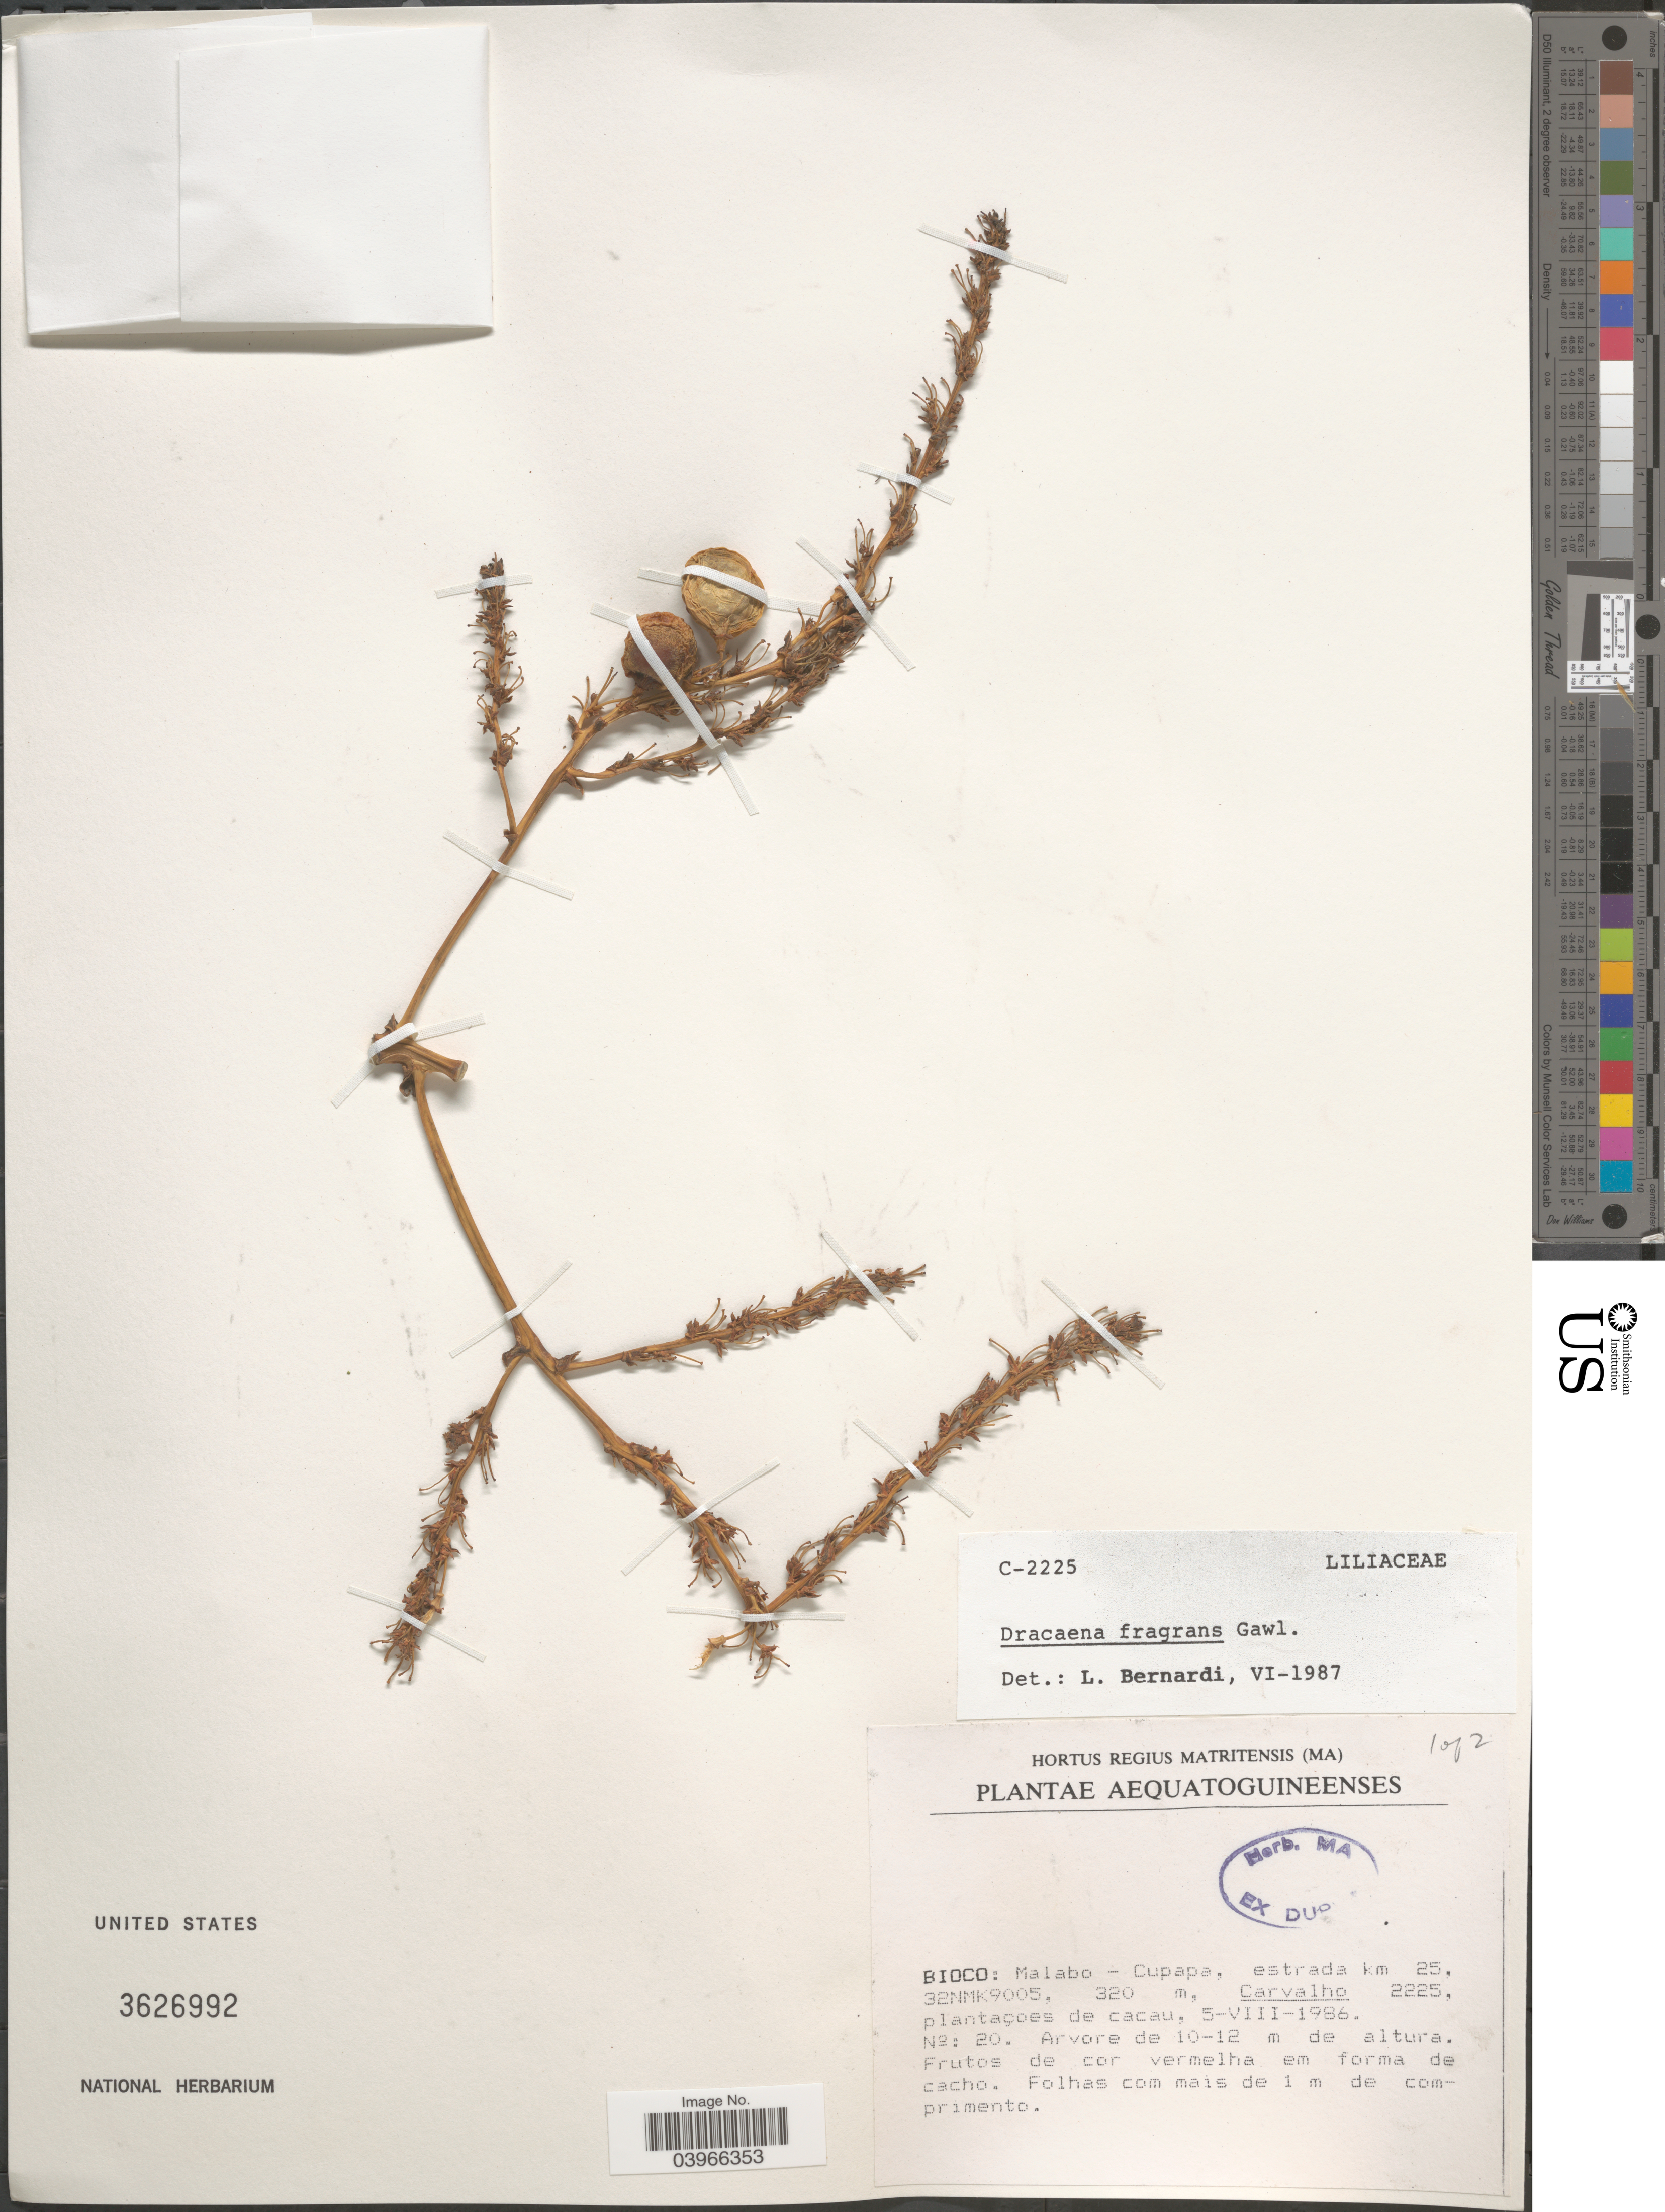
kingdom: Plantae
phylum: Tracheophyta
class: Liliopsida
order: Asparagales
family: Asparagaceae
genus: Dracaena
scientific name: Dracaena fragrans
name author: (L.) Ker Gawl.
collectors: Carvalho, --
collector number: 2225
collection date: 1986-08-05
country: Equatorial Guinea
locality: Aequatoguineenses. Bioco: Malabo - Cupapa, estrada km 25, 32NMK9005.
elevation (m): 320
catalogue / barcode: US 3626992